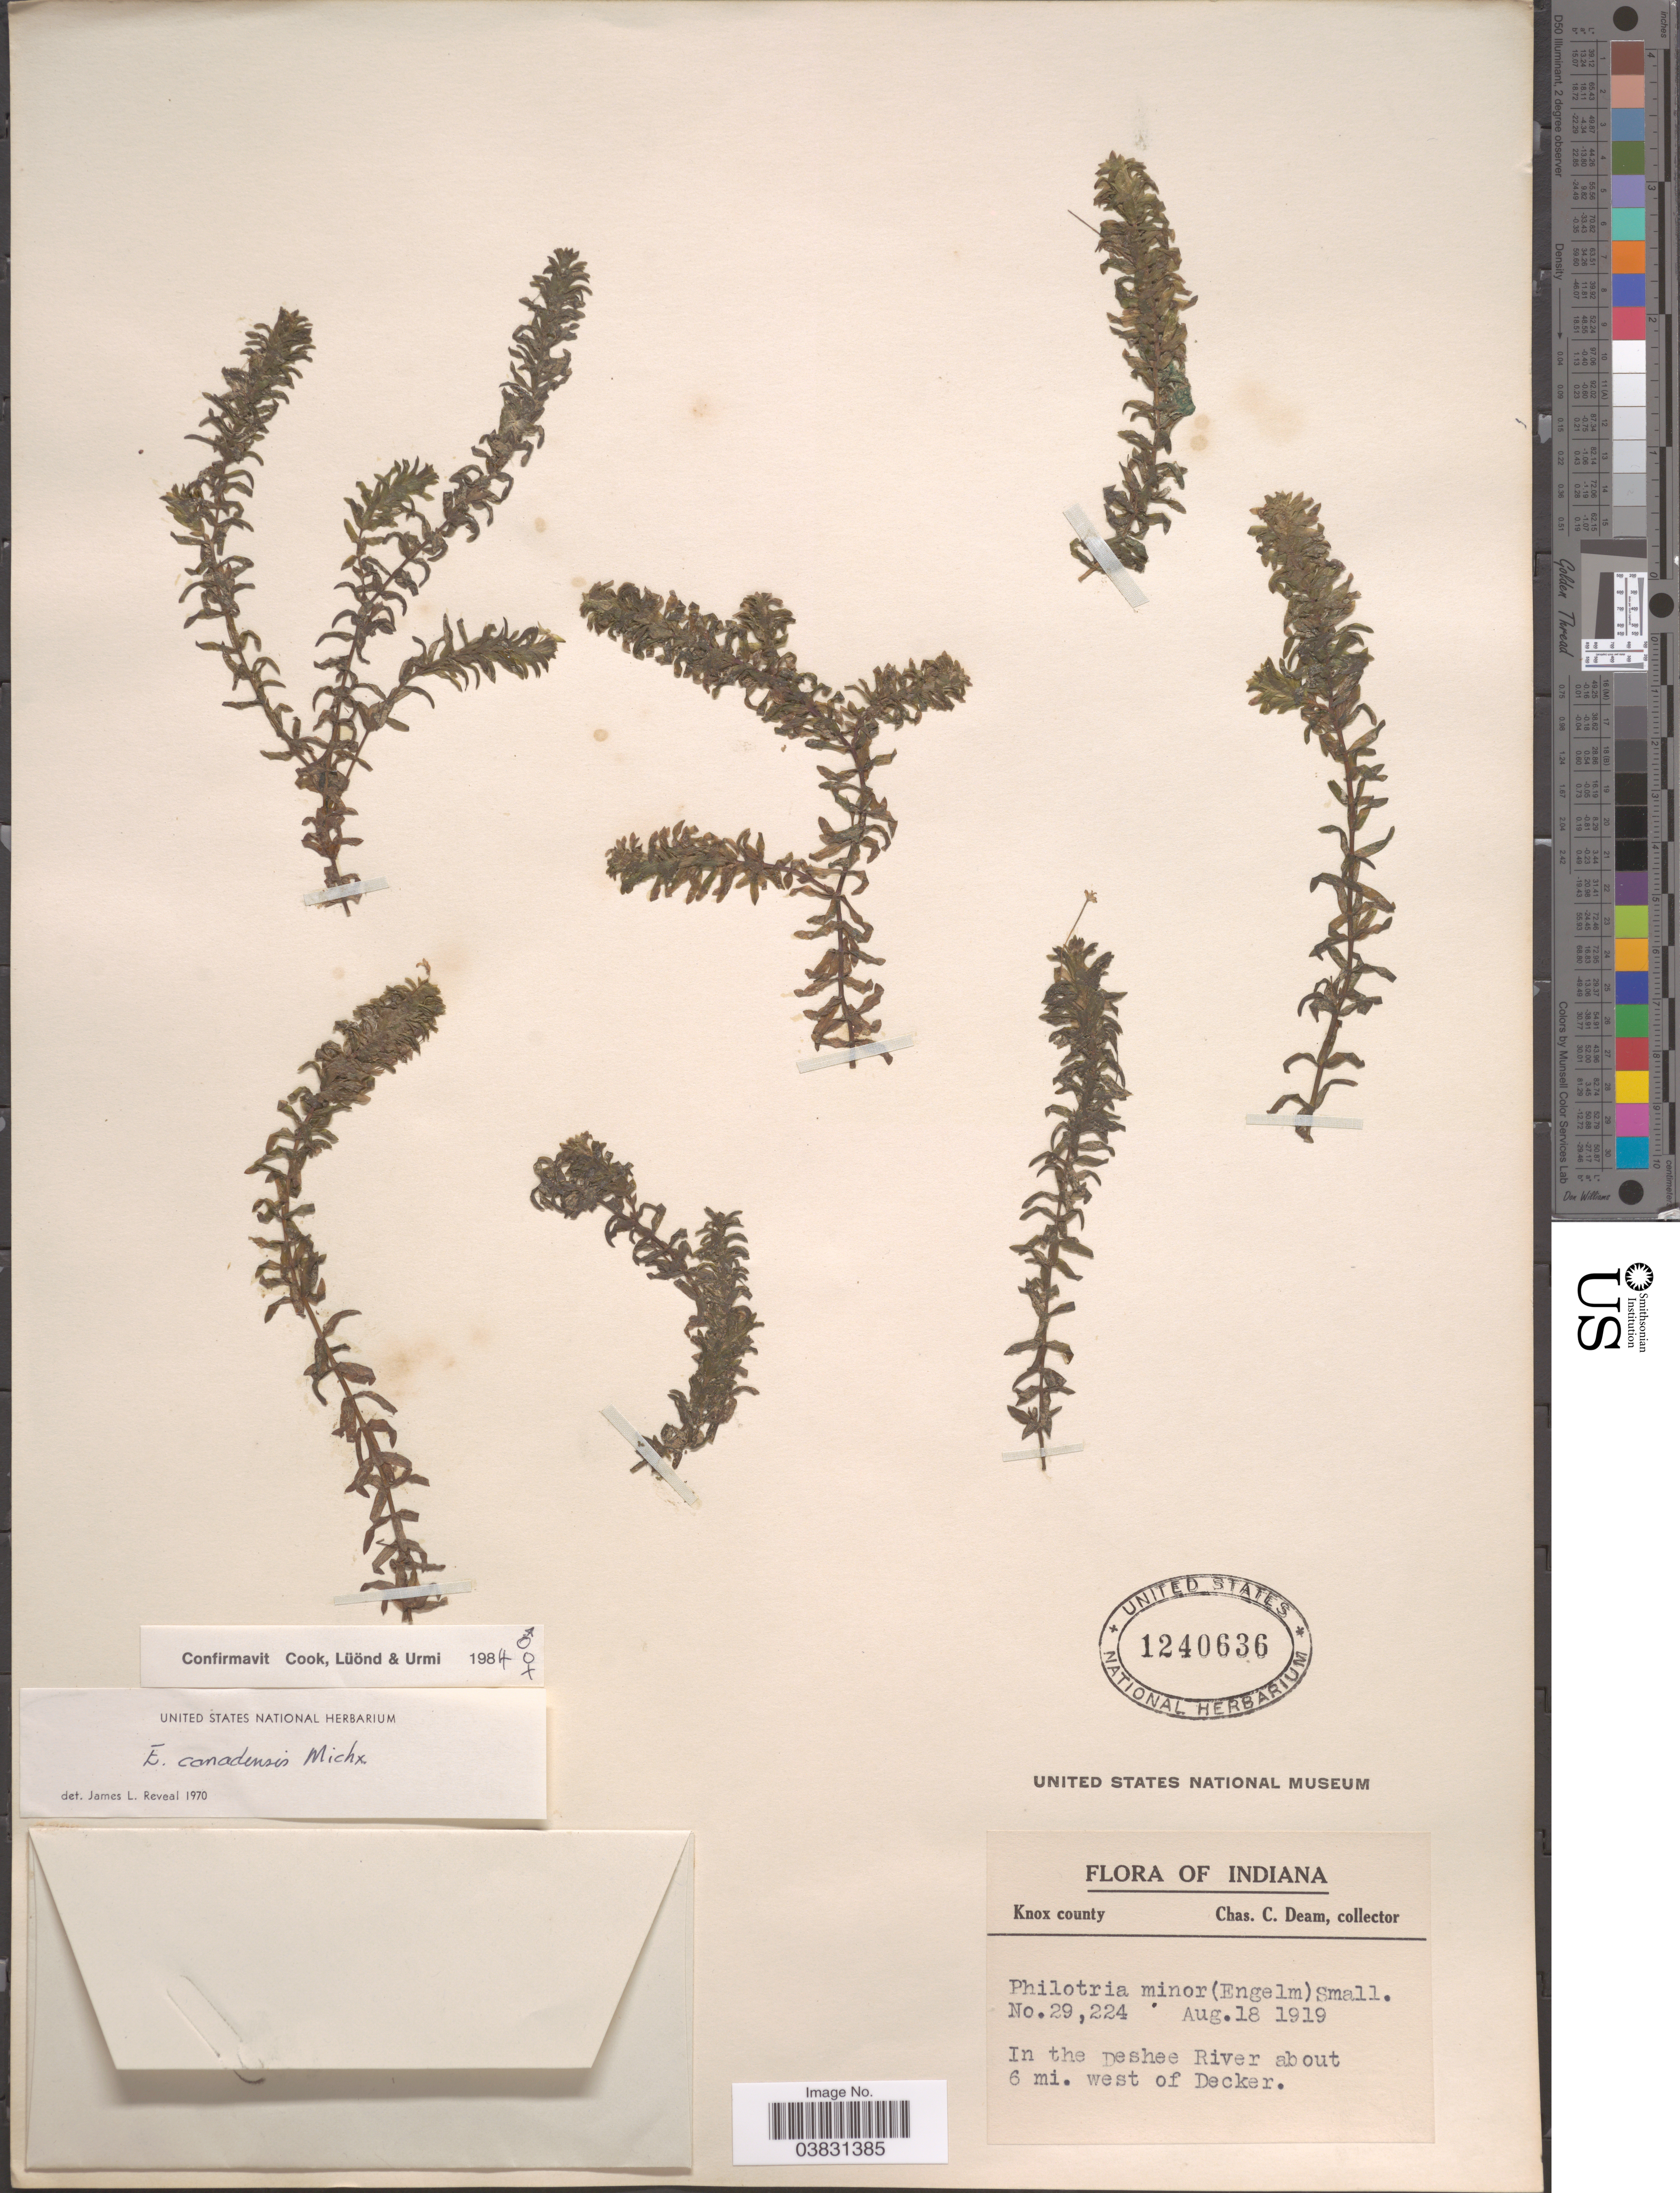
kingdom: Plantae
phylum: Tracheophyta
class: Liliopsida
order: Alismatales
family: Hydrocharitaceae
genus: Elodea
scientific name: Elodea canadensis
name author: Michx.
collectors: C. C. Deam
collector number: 29224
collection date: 1919-08-18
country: United States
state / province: Indiana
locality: Knox county. In the Deshee River about 6 mi. west of Decker.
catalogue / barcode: US 1240636